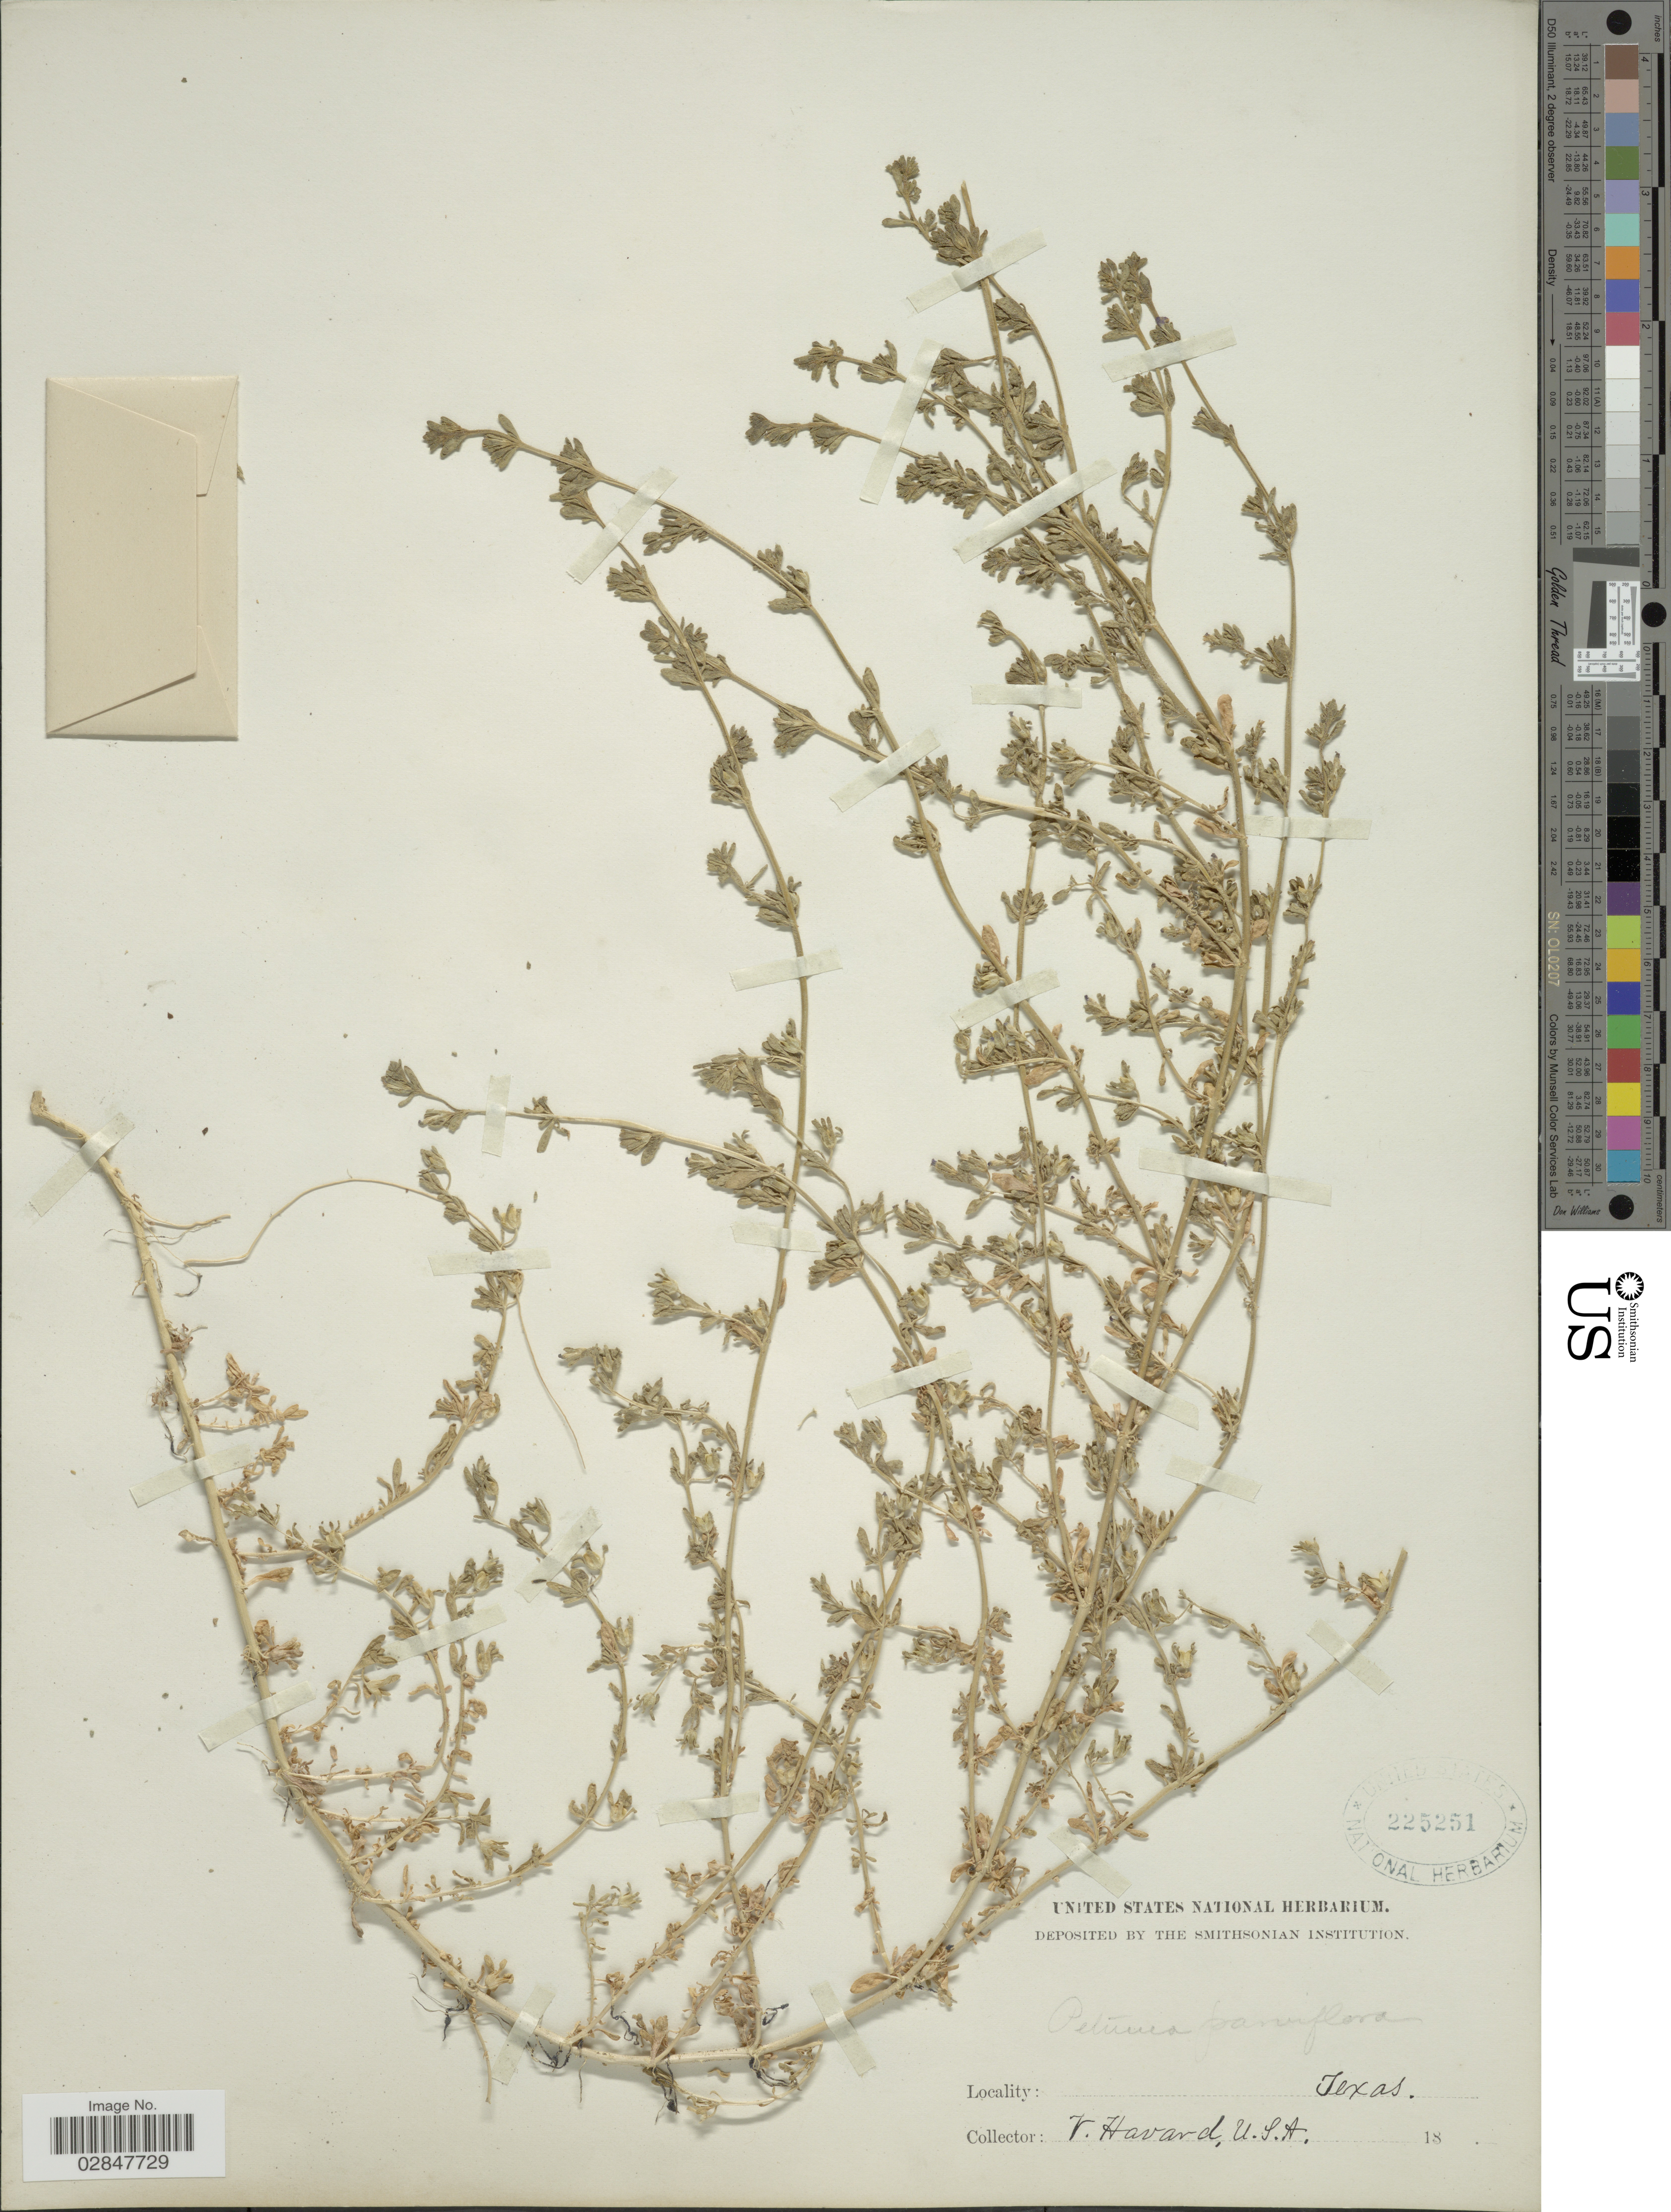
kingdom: Plantae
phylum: Tracheophyta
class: Magnoliopsida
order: Solanales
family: Solanaceae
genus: Petunia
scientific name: Petunia parviflora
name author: Juss.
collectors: V. Havard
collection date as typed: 18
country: United States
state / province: Texas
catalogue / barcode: US 225251